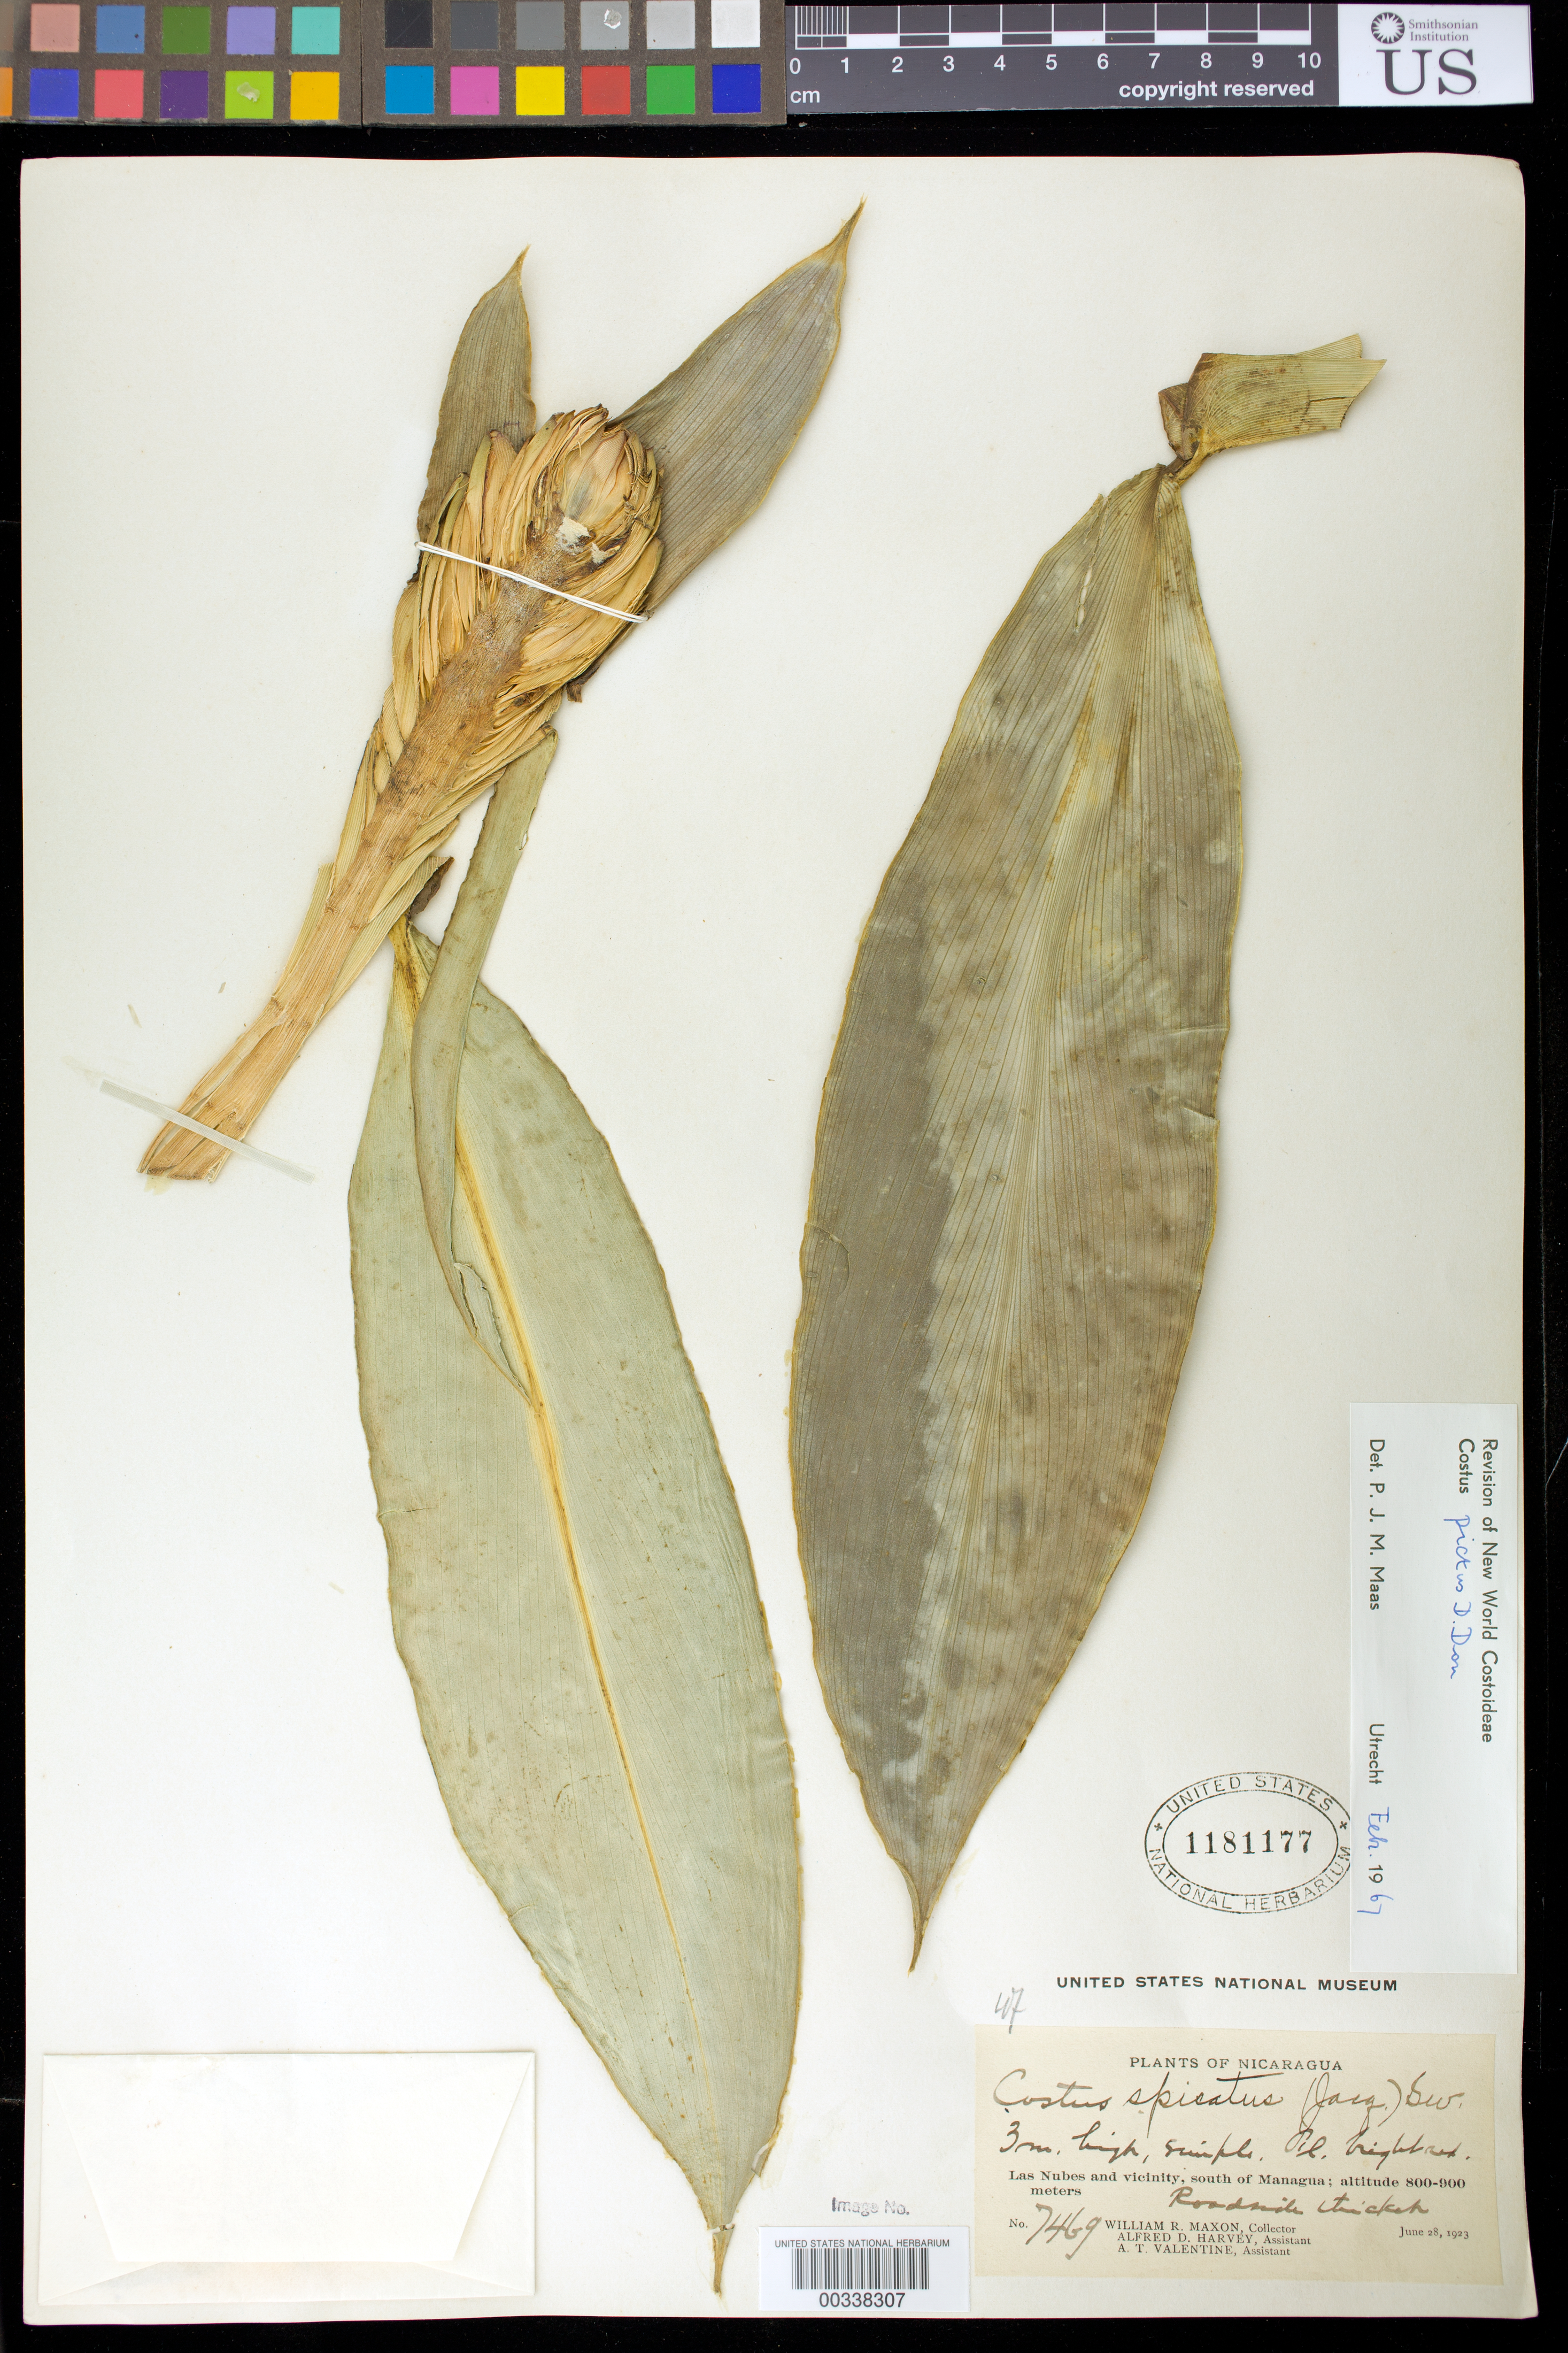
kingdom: Plantae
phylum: Tracheophyta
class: Liliopsida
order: Zingiberales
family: Costaceae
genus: Costus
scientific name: Costus pictus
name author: D. Don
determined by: Maas, Paul J. M.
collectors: W. R. Maxon, A. D. Harvey & A. Valentine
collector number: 7469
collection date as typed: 28 Jun 1923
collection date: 1923-06-28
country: Nicaragua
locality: Las nubes and vicinity, s of managua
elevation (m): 800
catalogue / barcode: US 1181177